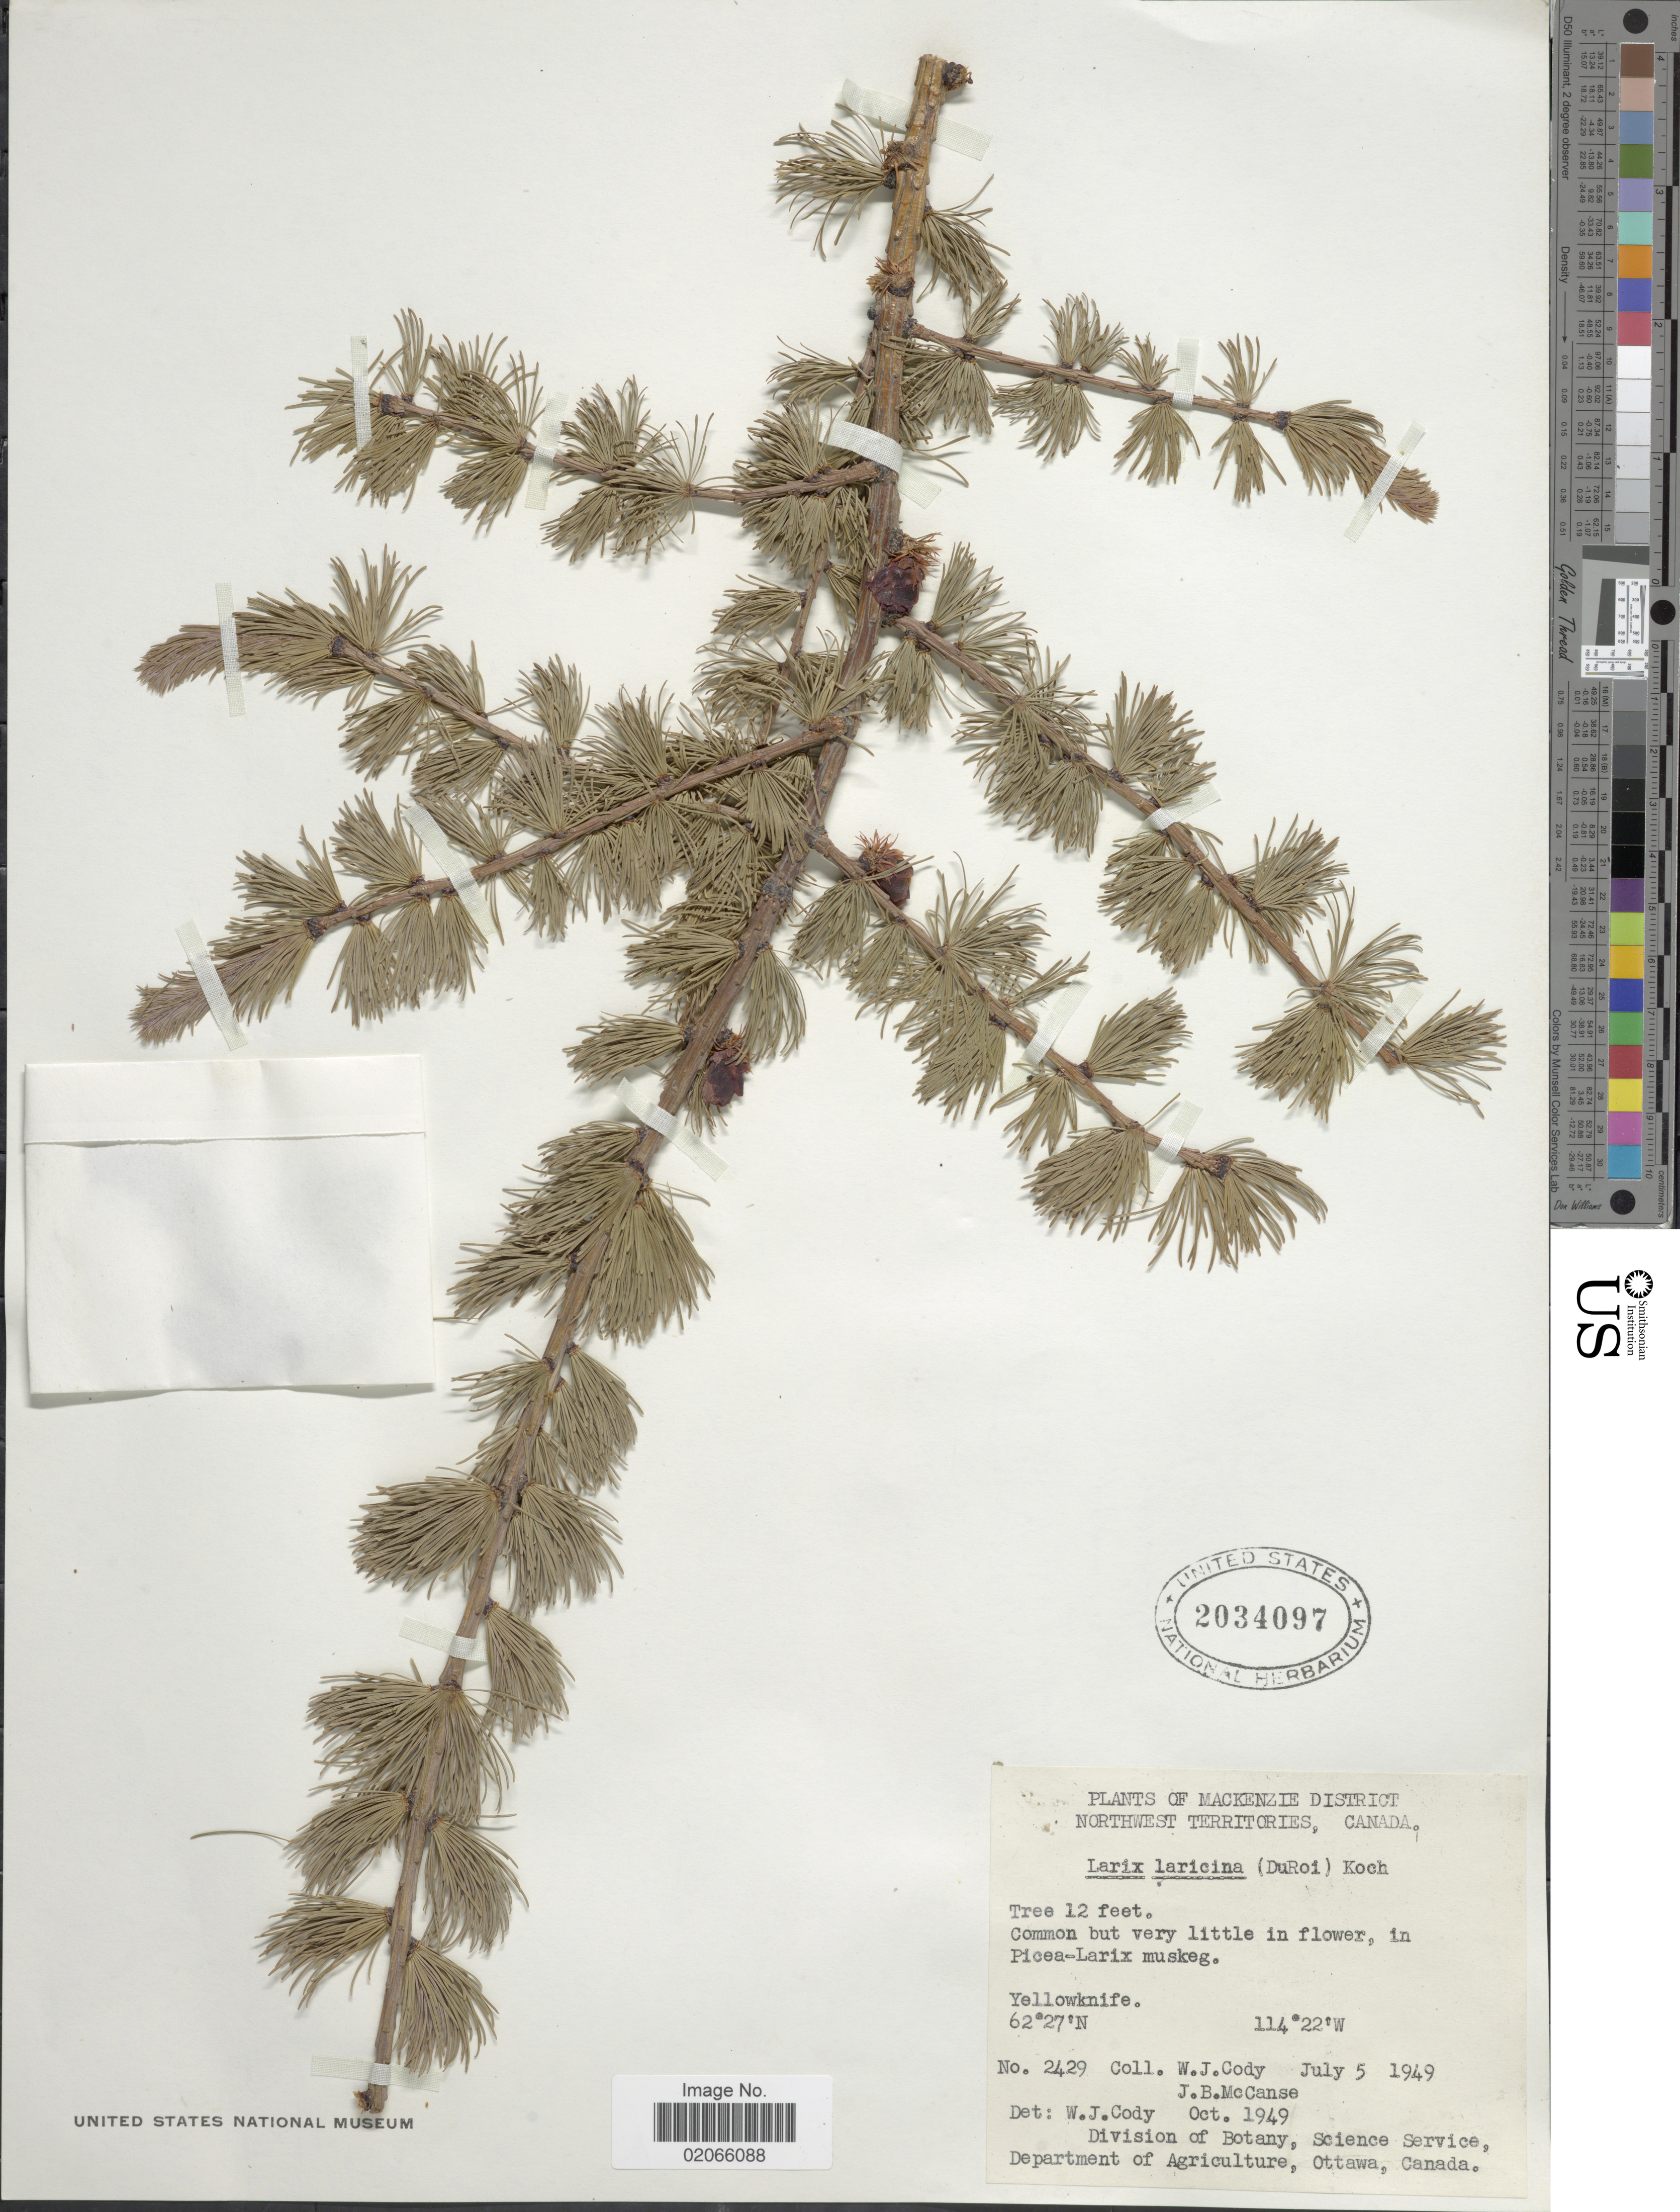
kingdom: Plantae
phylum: Tracheophyta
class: Pinopsida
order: Pinales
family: Pinaceae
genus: Larix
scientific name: Larix laricina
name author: (Du Roi) K. Koch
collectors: W. Cody & J. McCanse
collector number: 2429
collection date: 1949-07-05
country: Canada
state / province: Northwest Territories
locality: Northwest Territories, Canada. yellowknife, Mackenzie District.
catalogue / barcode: US 2034097